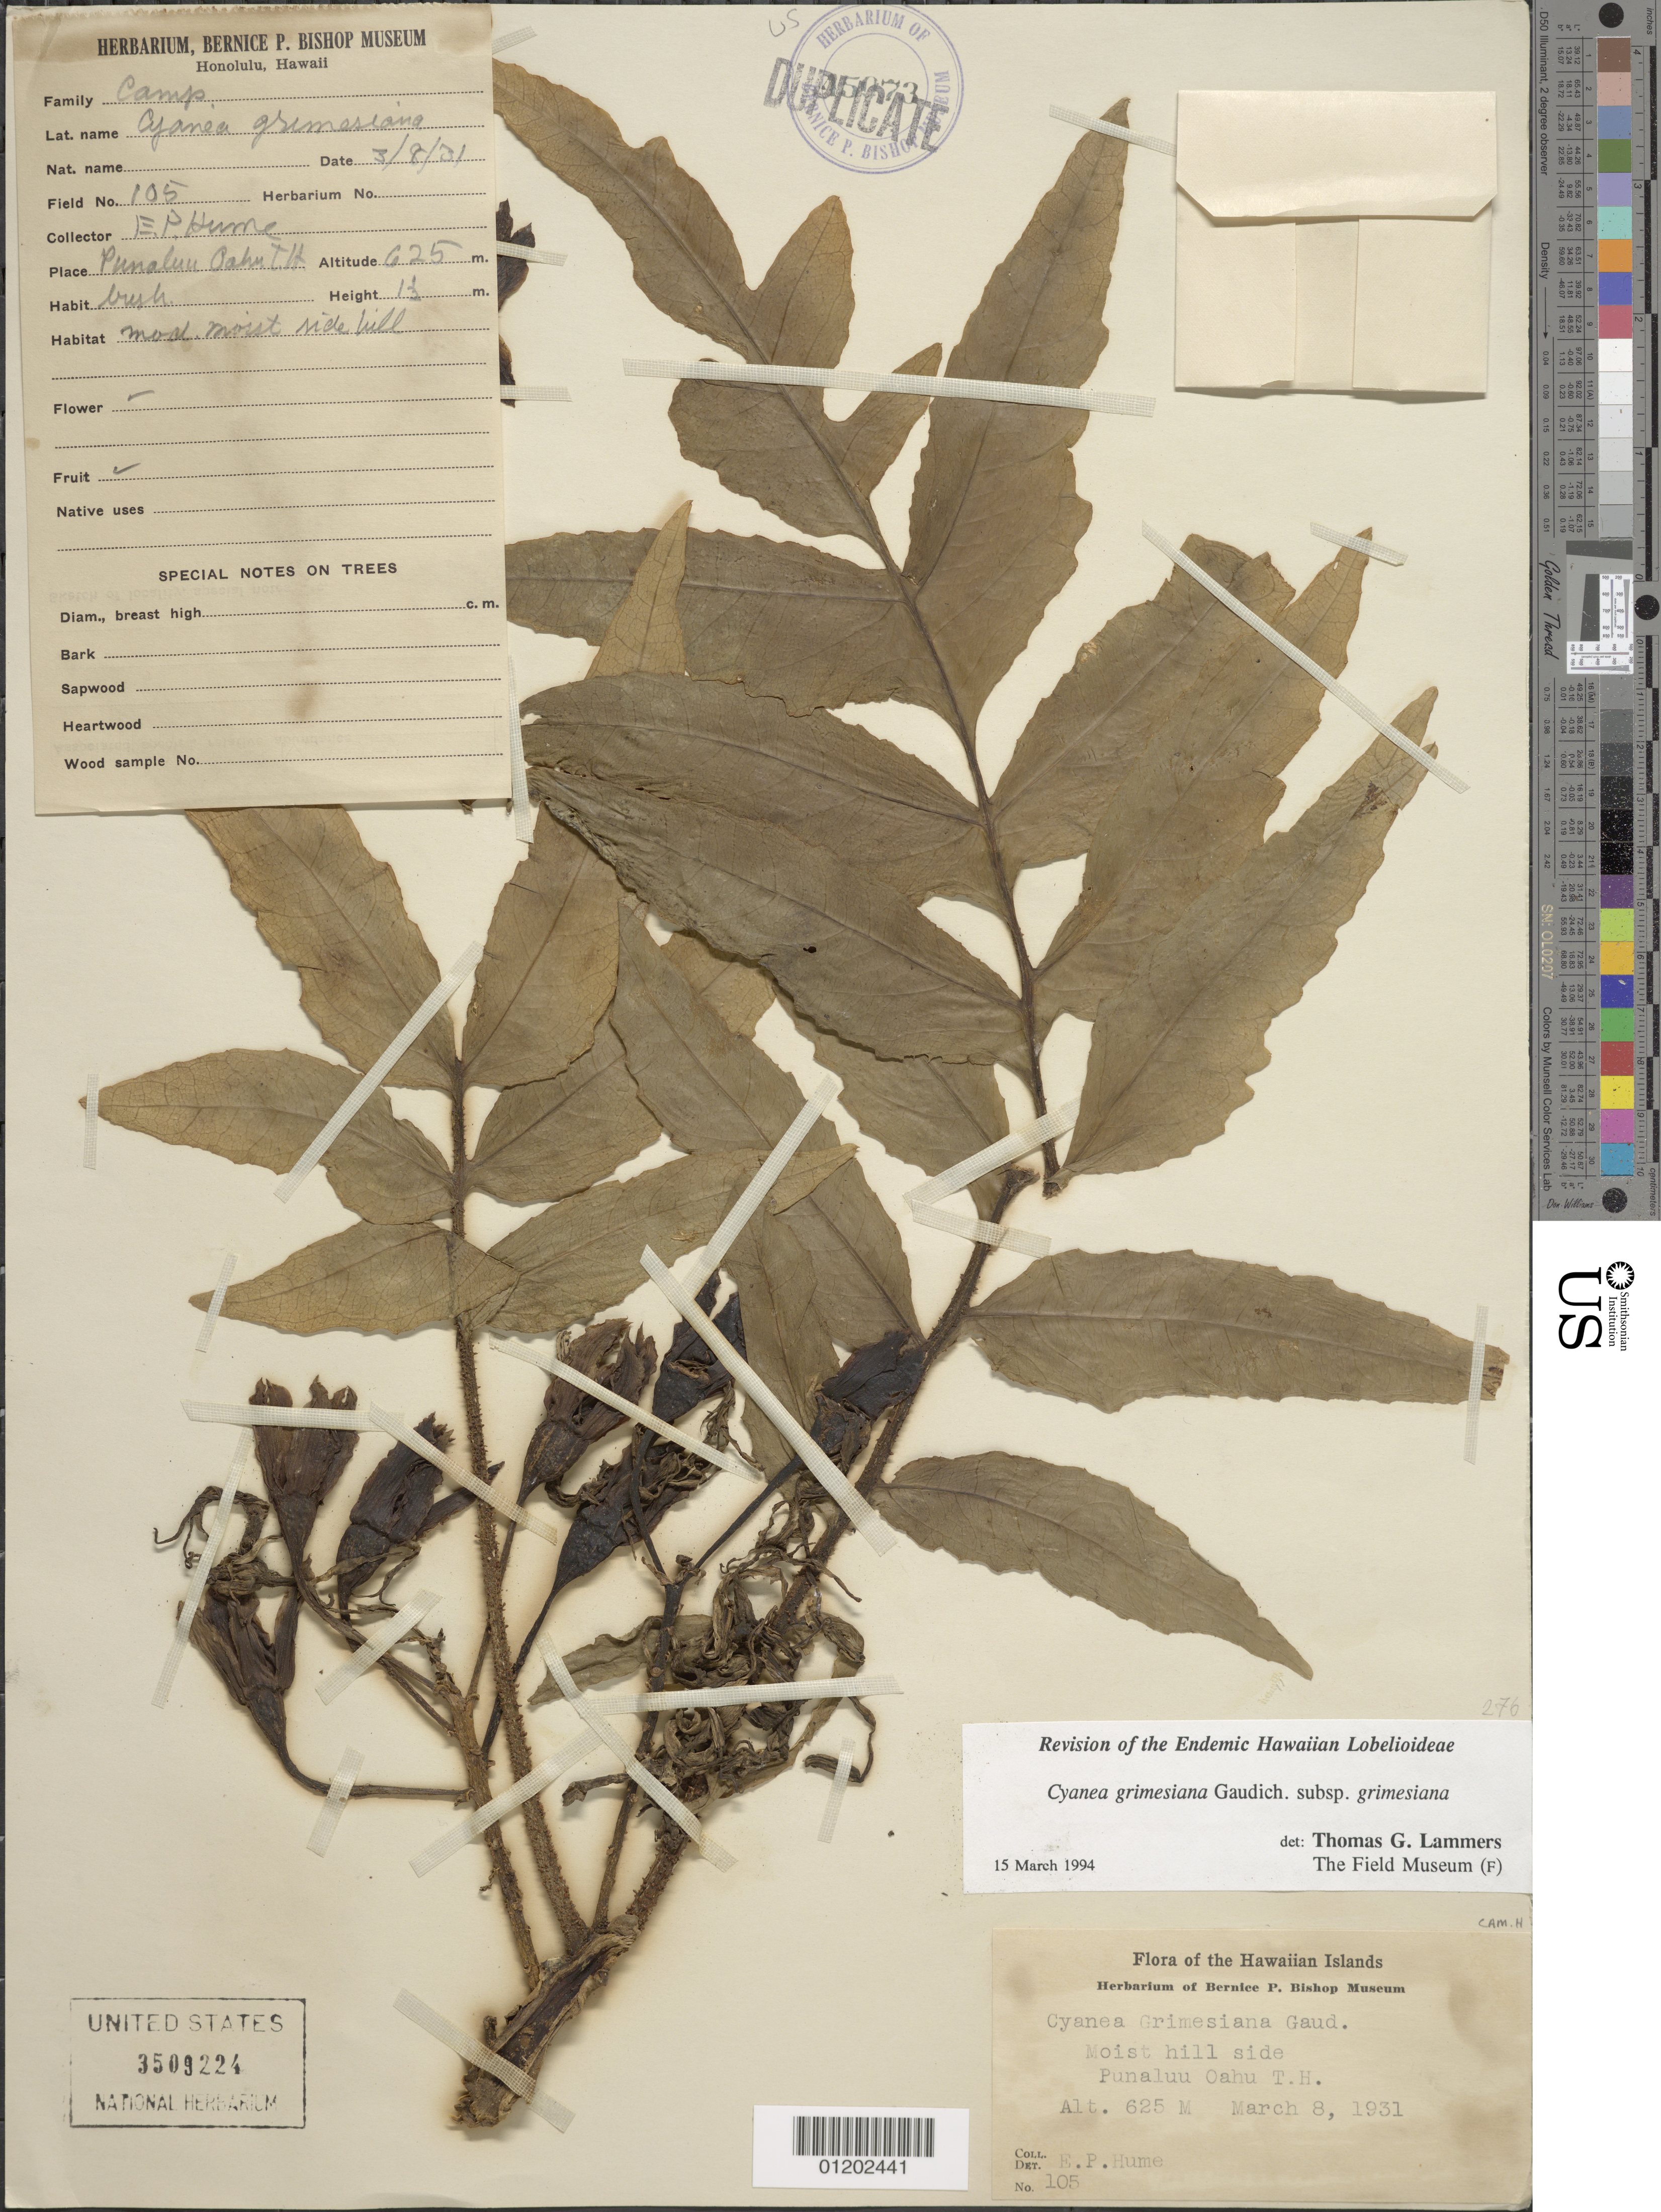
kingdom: Plantae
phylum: Tracheophyta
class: Magnoliopsida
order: Asterales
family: Campanulaceae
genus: Cyanea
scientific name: Cyanea grimesiana subsp. grimesiana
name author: Gaudich.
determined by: Lammers, T. G.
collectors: E. Hume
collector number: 105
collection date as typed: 8 Mar 1931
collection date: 1931-03-08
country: United States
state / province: Hawaii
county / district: Honolulu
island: Oahu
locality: Punaluu.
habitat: Moist hill side.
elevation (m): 625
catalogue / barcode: US 3509224